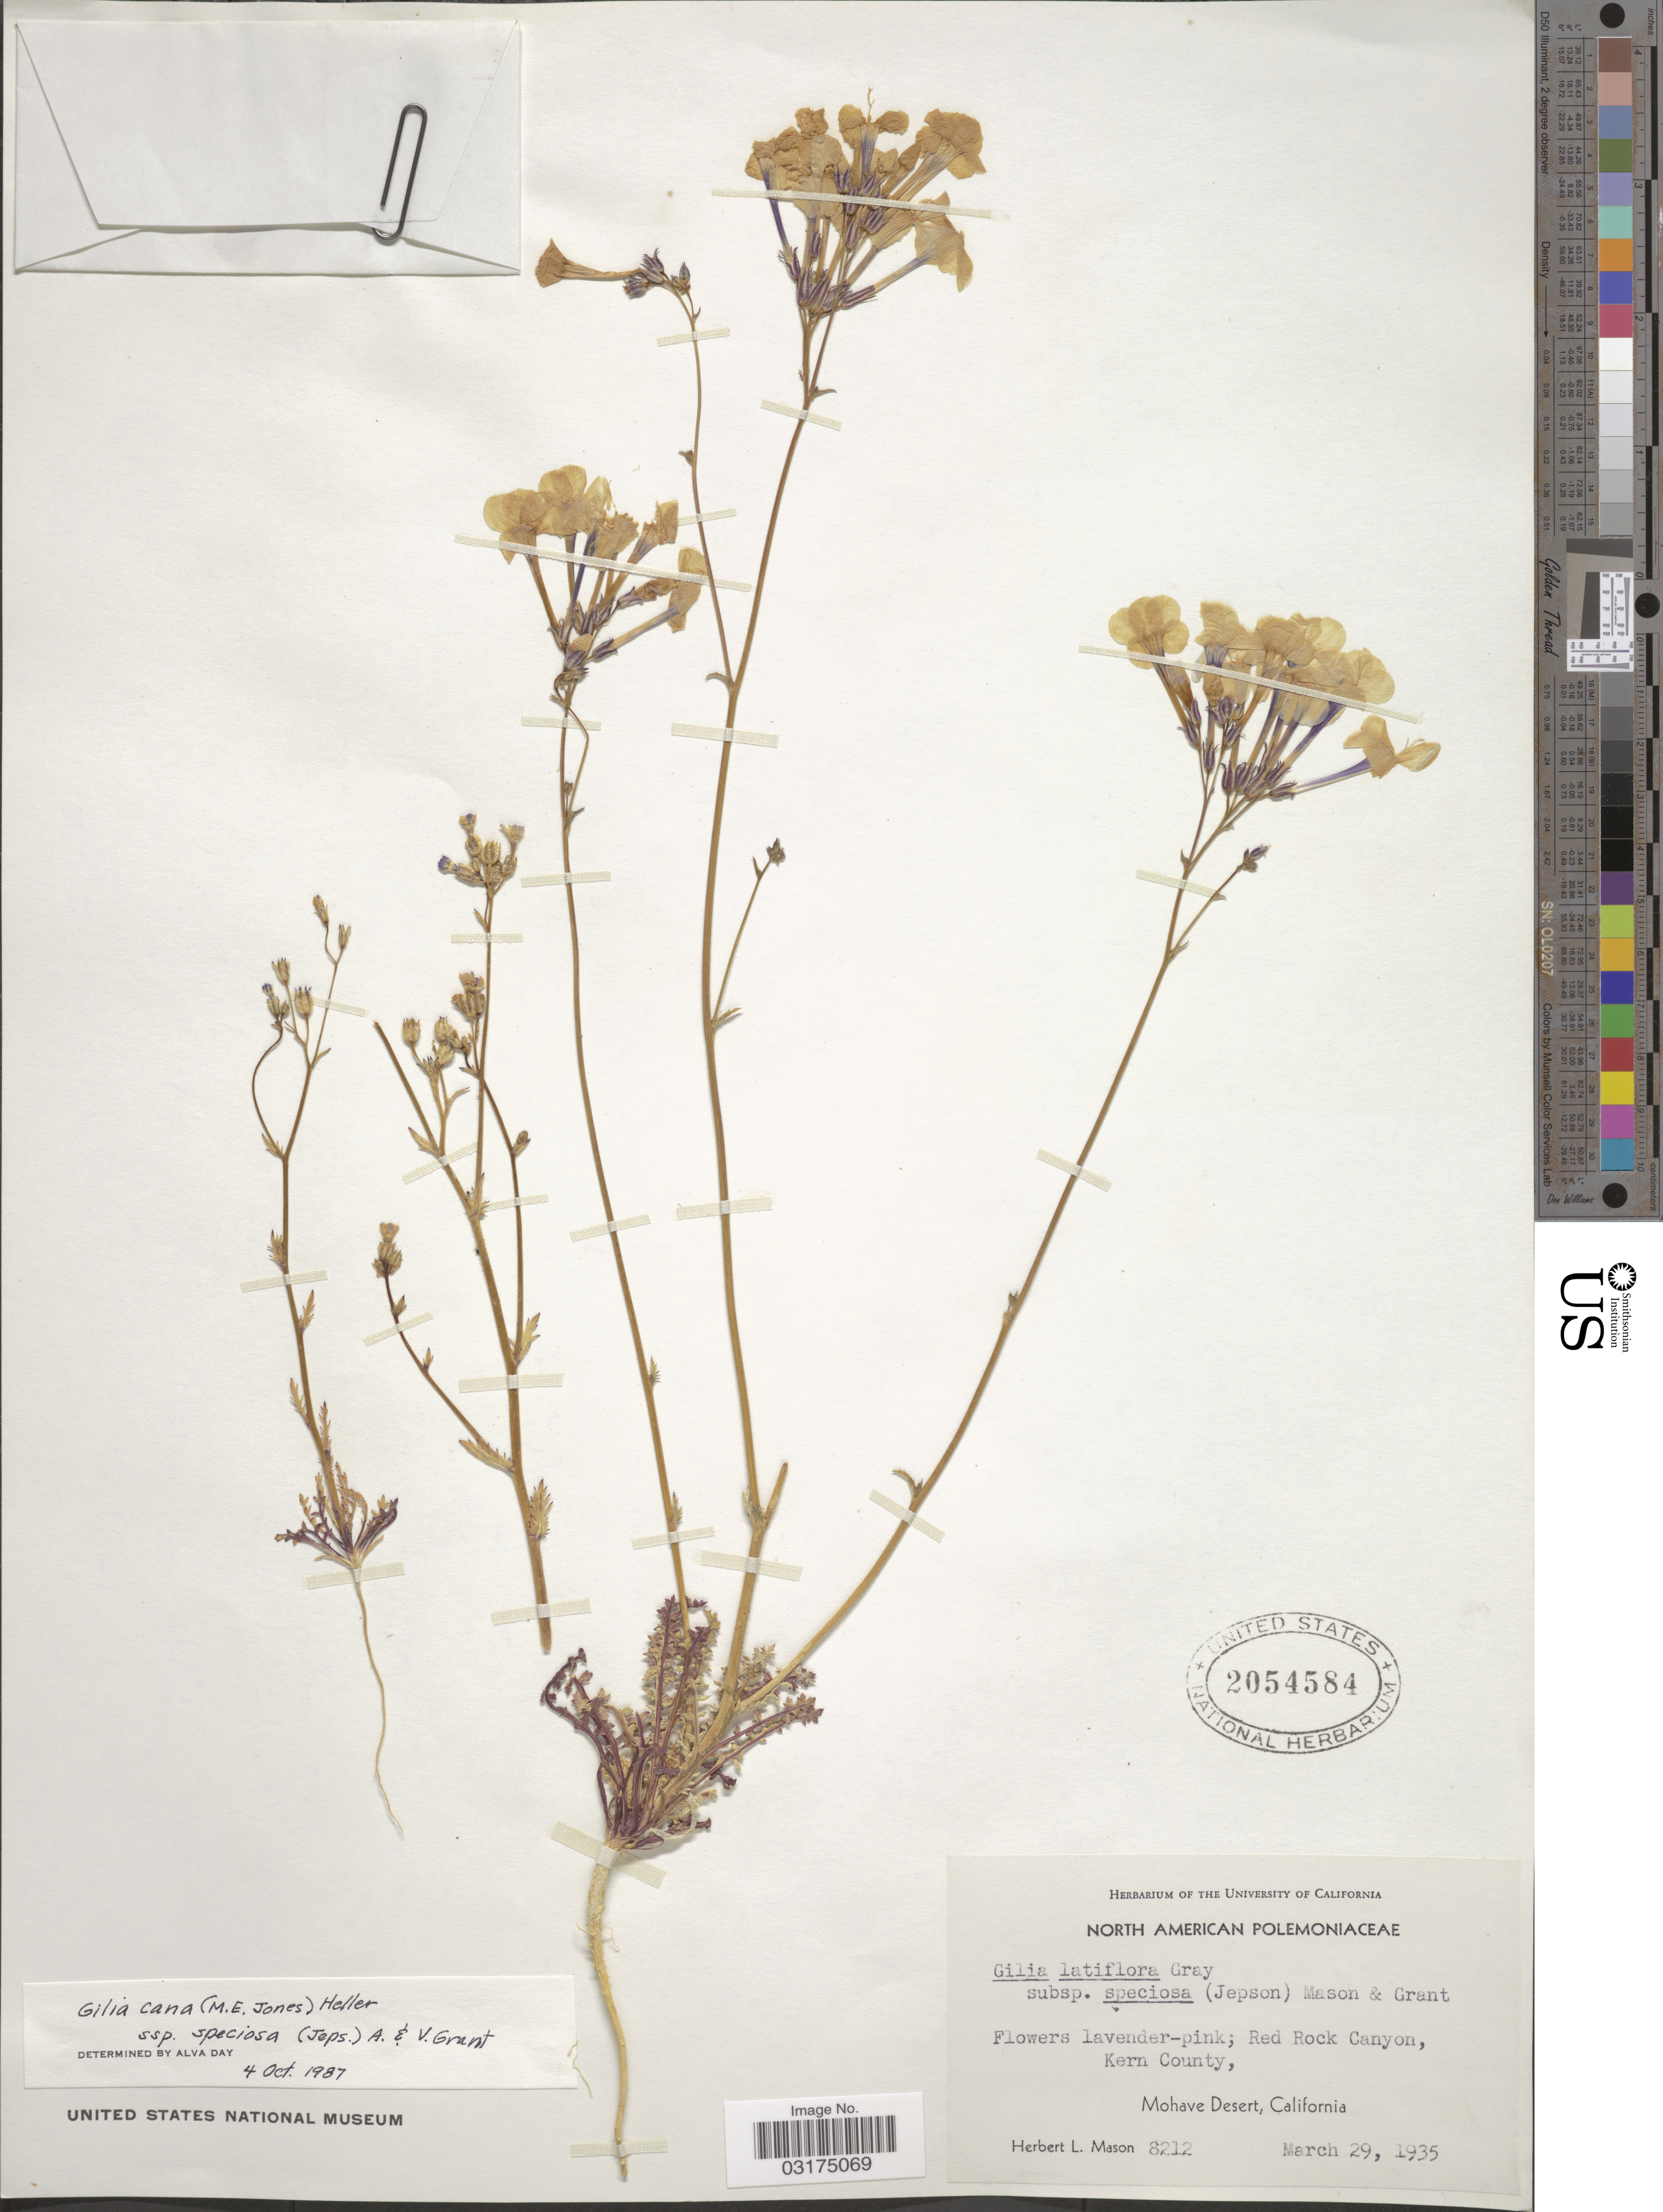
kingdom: Plantae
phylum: Tracheophyta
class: Magnoliopsida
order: Ericales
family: Polemoniaceae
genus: Gilia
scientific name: Gilia cana subsp. speciosa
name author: (Jeps.) A.D. Grant & V.E. Grant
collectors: H. L. Mason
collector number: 8212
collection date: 1935-03-29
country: United States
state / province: California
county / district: Kern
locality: Red Rock Canyon, Kern County, Mohave Desert.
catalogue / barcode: US 2054584